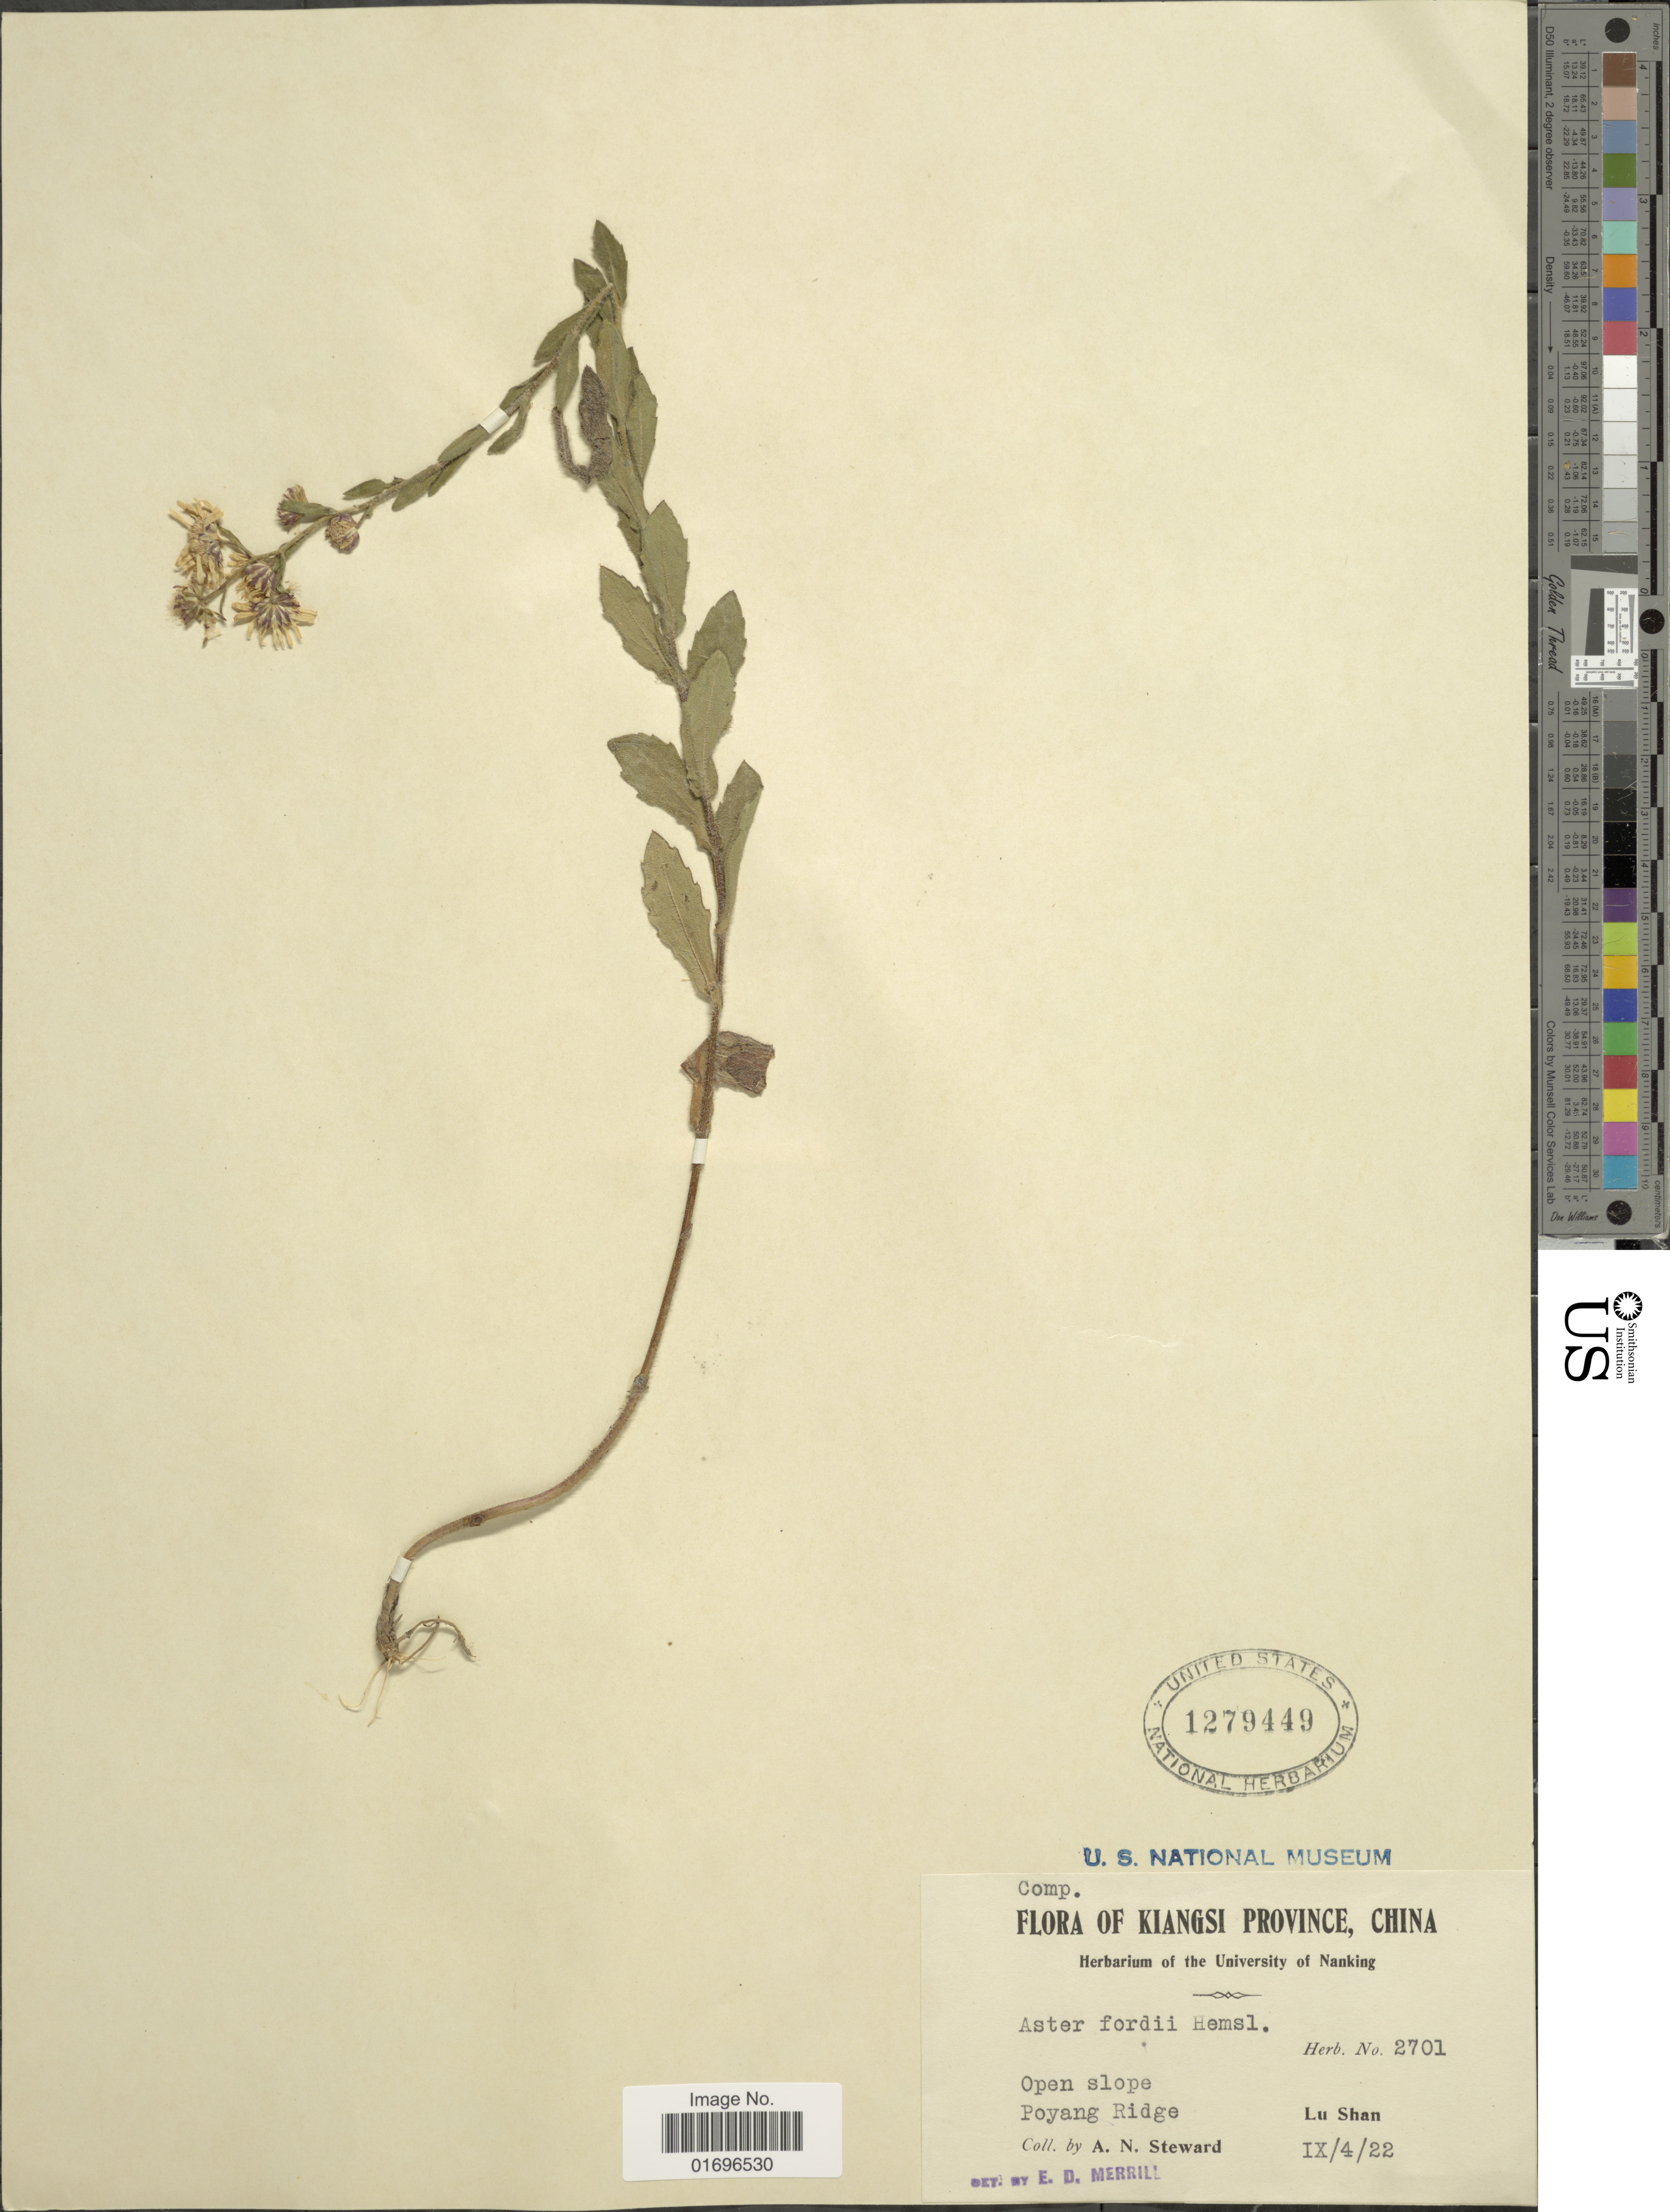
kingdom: Plantae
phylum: Tracheophyta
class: Magnoliopsida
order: Asterales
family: Asteraceae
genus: Aster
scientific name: Aster fordii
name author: Hemsl.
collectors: A. N. Steward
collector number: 2701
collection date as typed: Transcribed d/m/y: 4/9/22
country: China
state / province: Jiangxi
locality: Kiangsi Province, China. Open slope Poyang Ridge. Lu Shan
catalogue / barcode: US 1279449